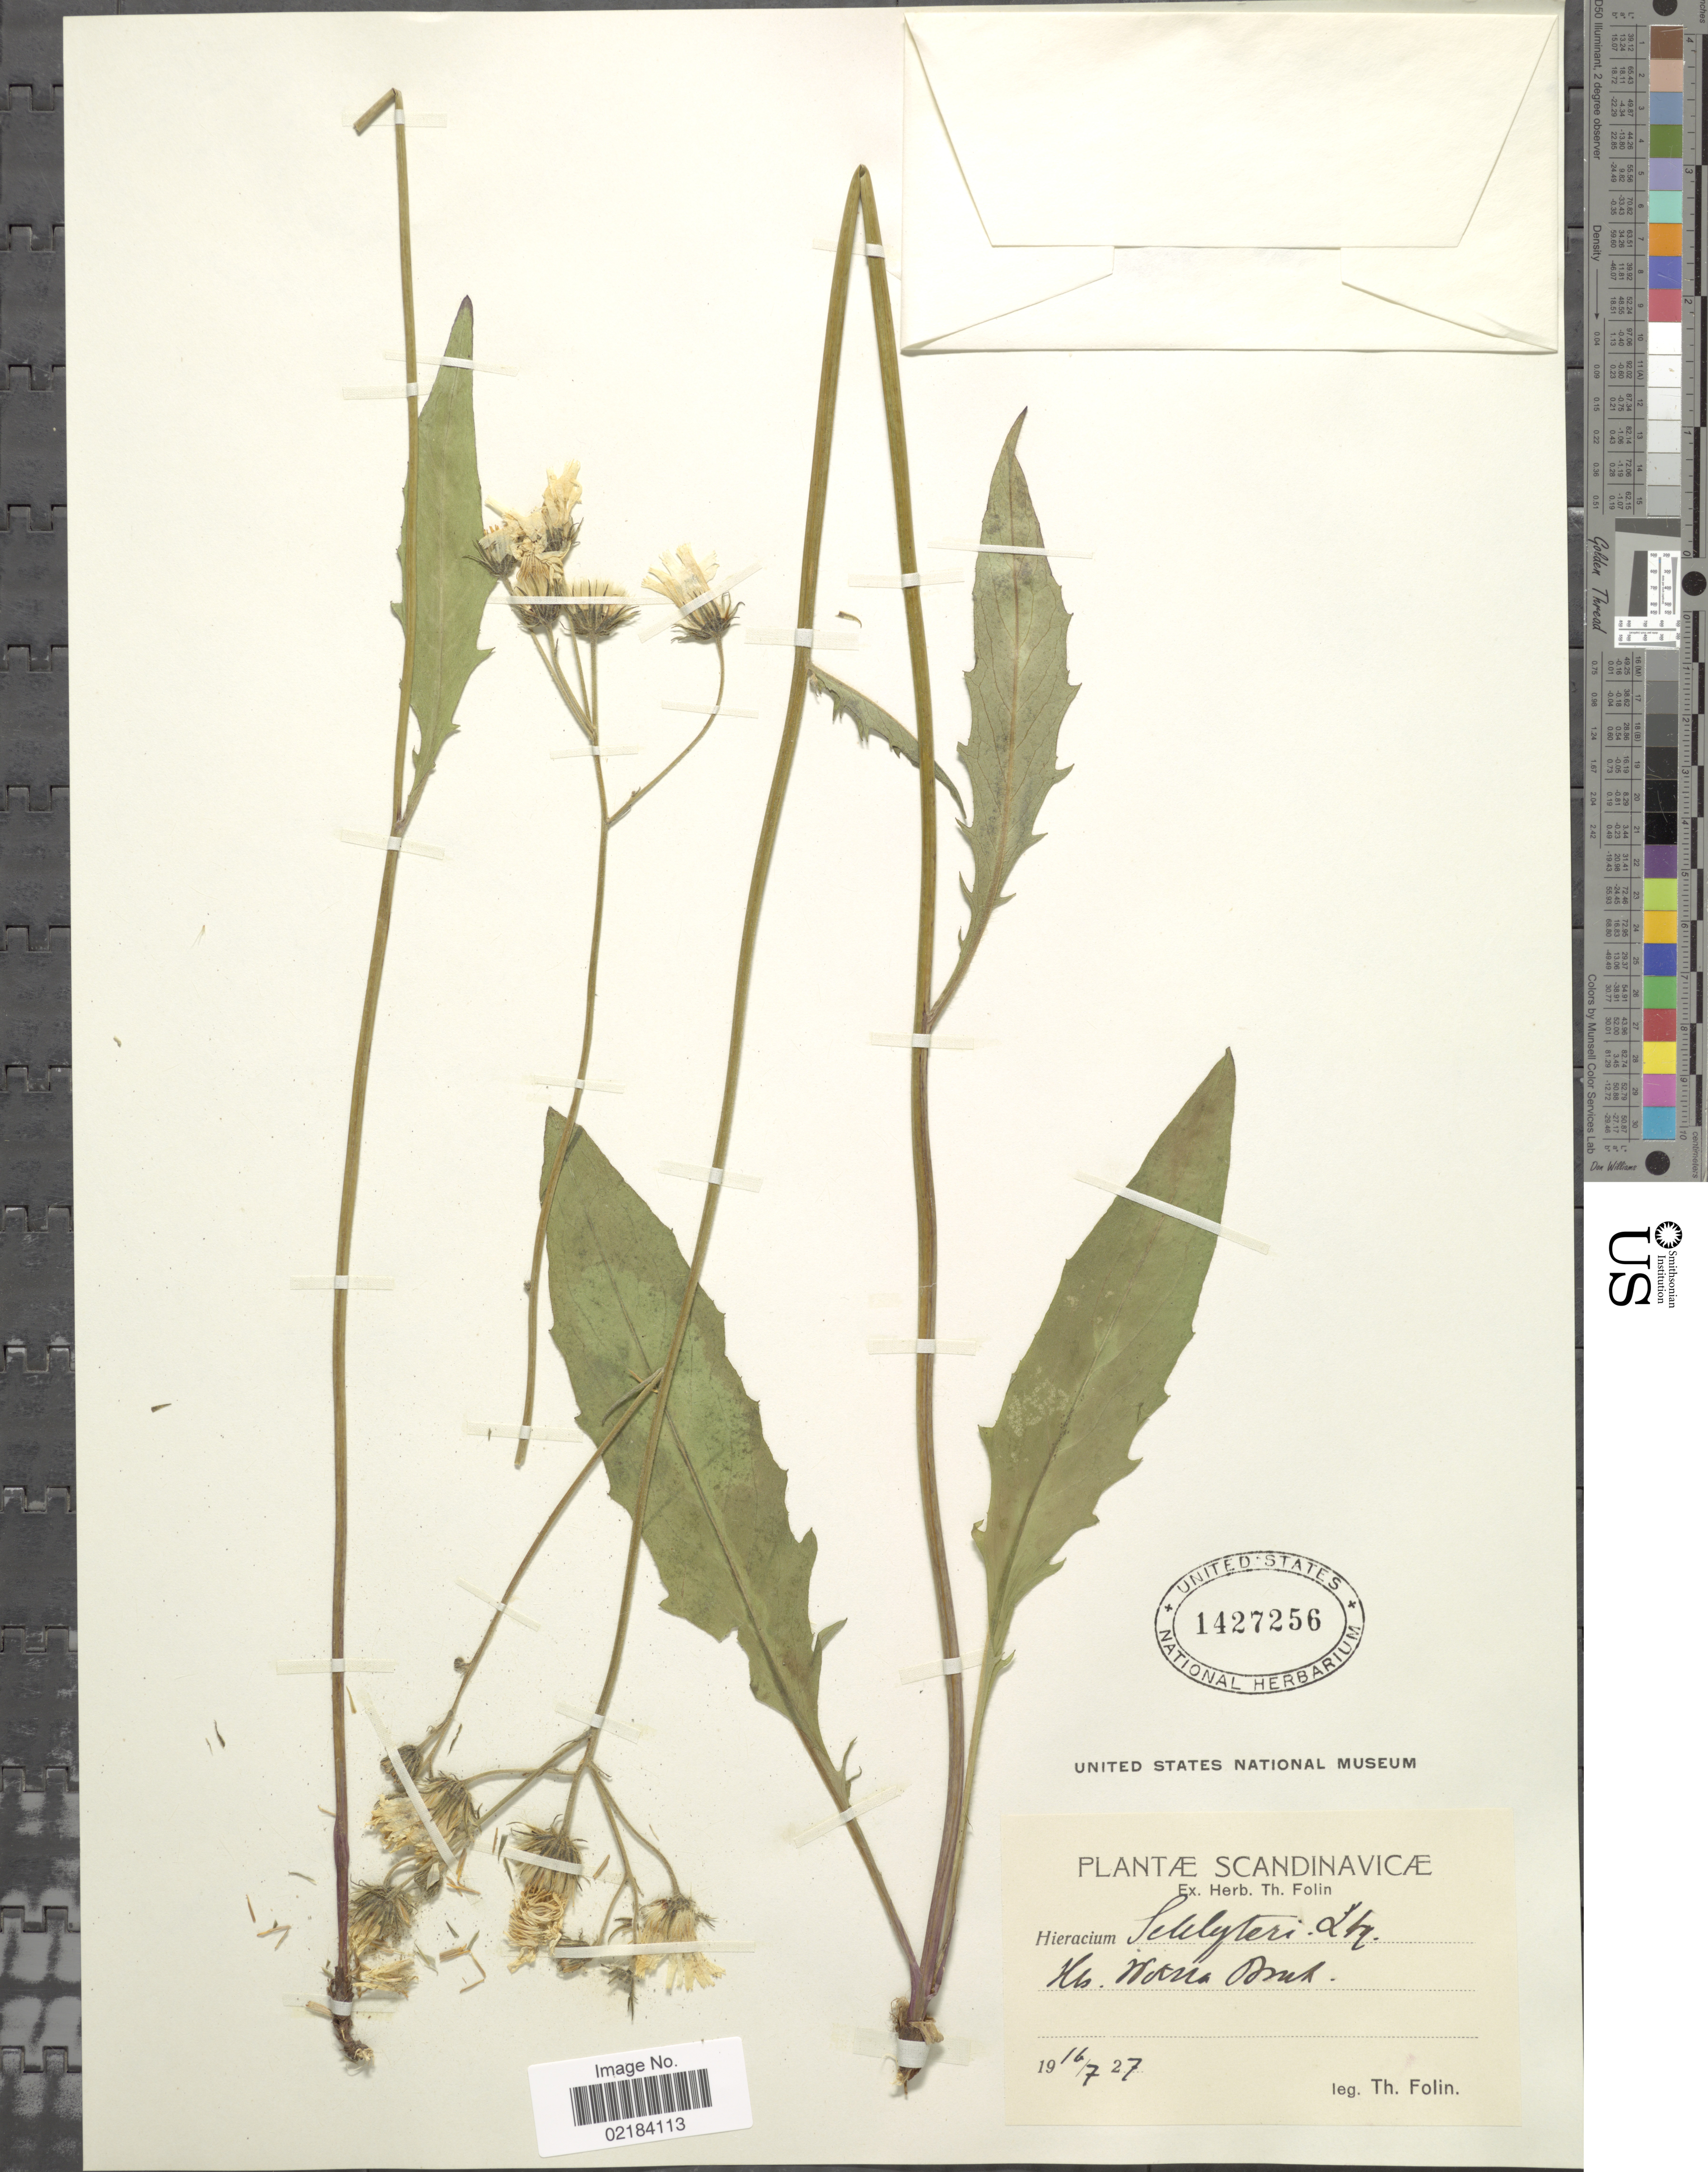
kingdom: Plantae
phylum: Tracheophyta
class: Magnoliopsida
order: Asterales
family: Asteraceae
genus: Hieracium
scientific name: Hieracium schlyteri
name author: (Lindeb. ex Dahlst.) Johanss.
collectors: T. Folin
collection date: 1927-07-16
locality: Scandinavicae, Nts Wokna [illegible text]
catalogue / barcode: US 1427256